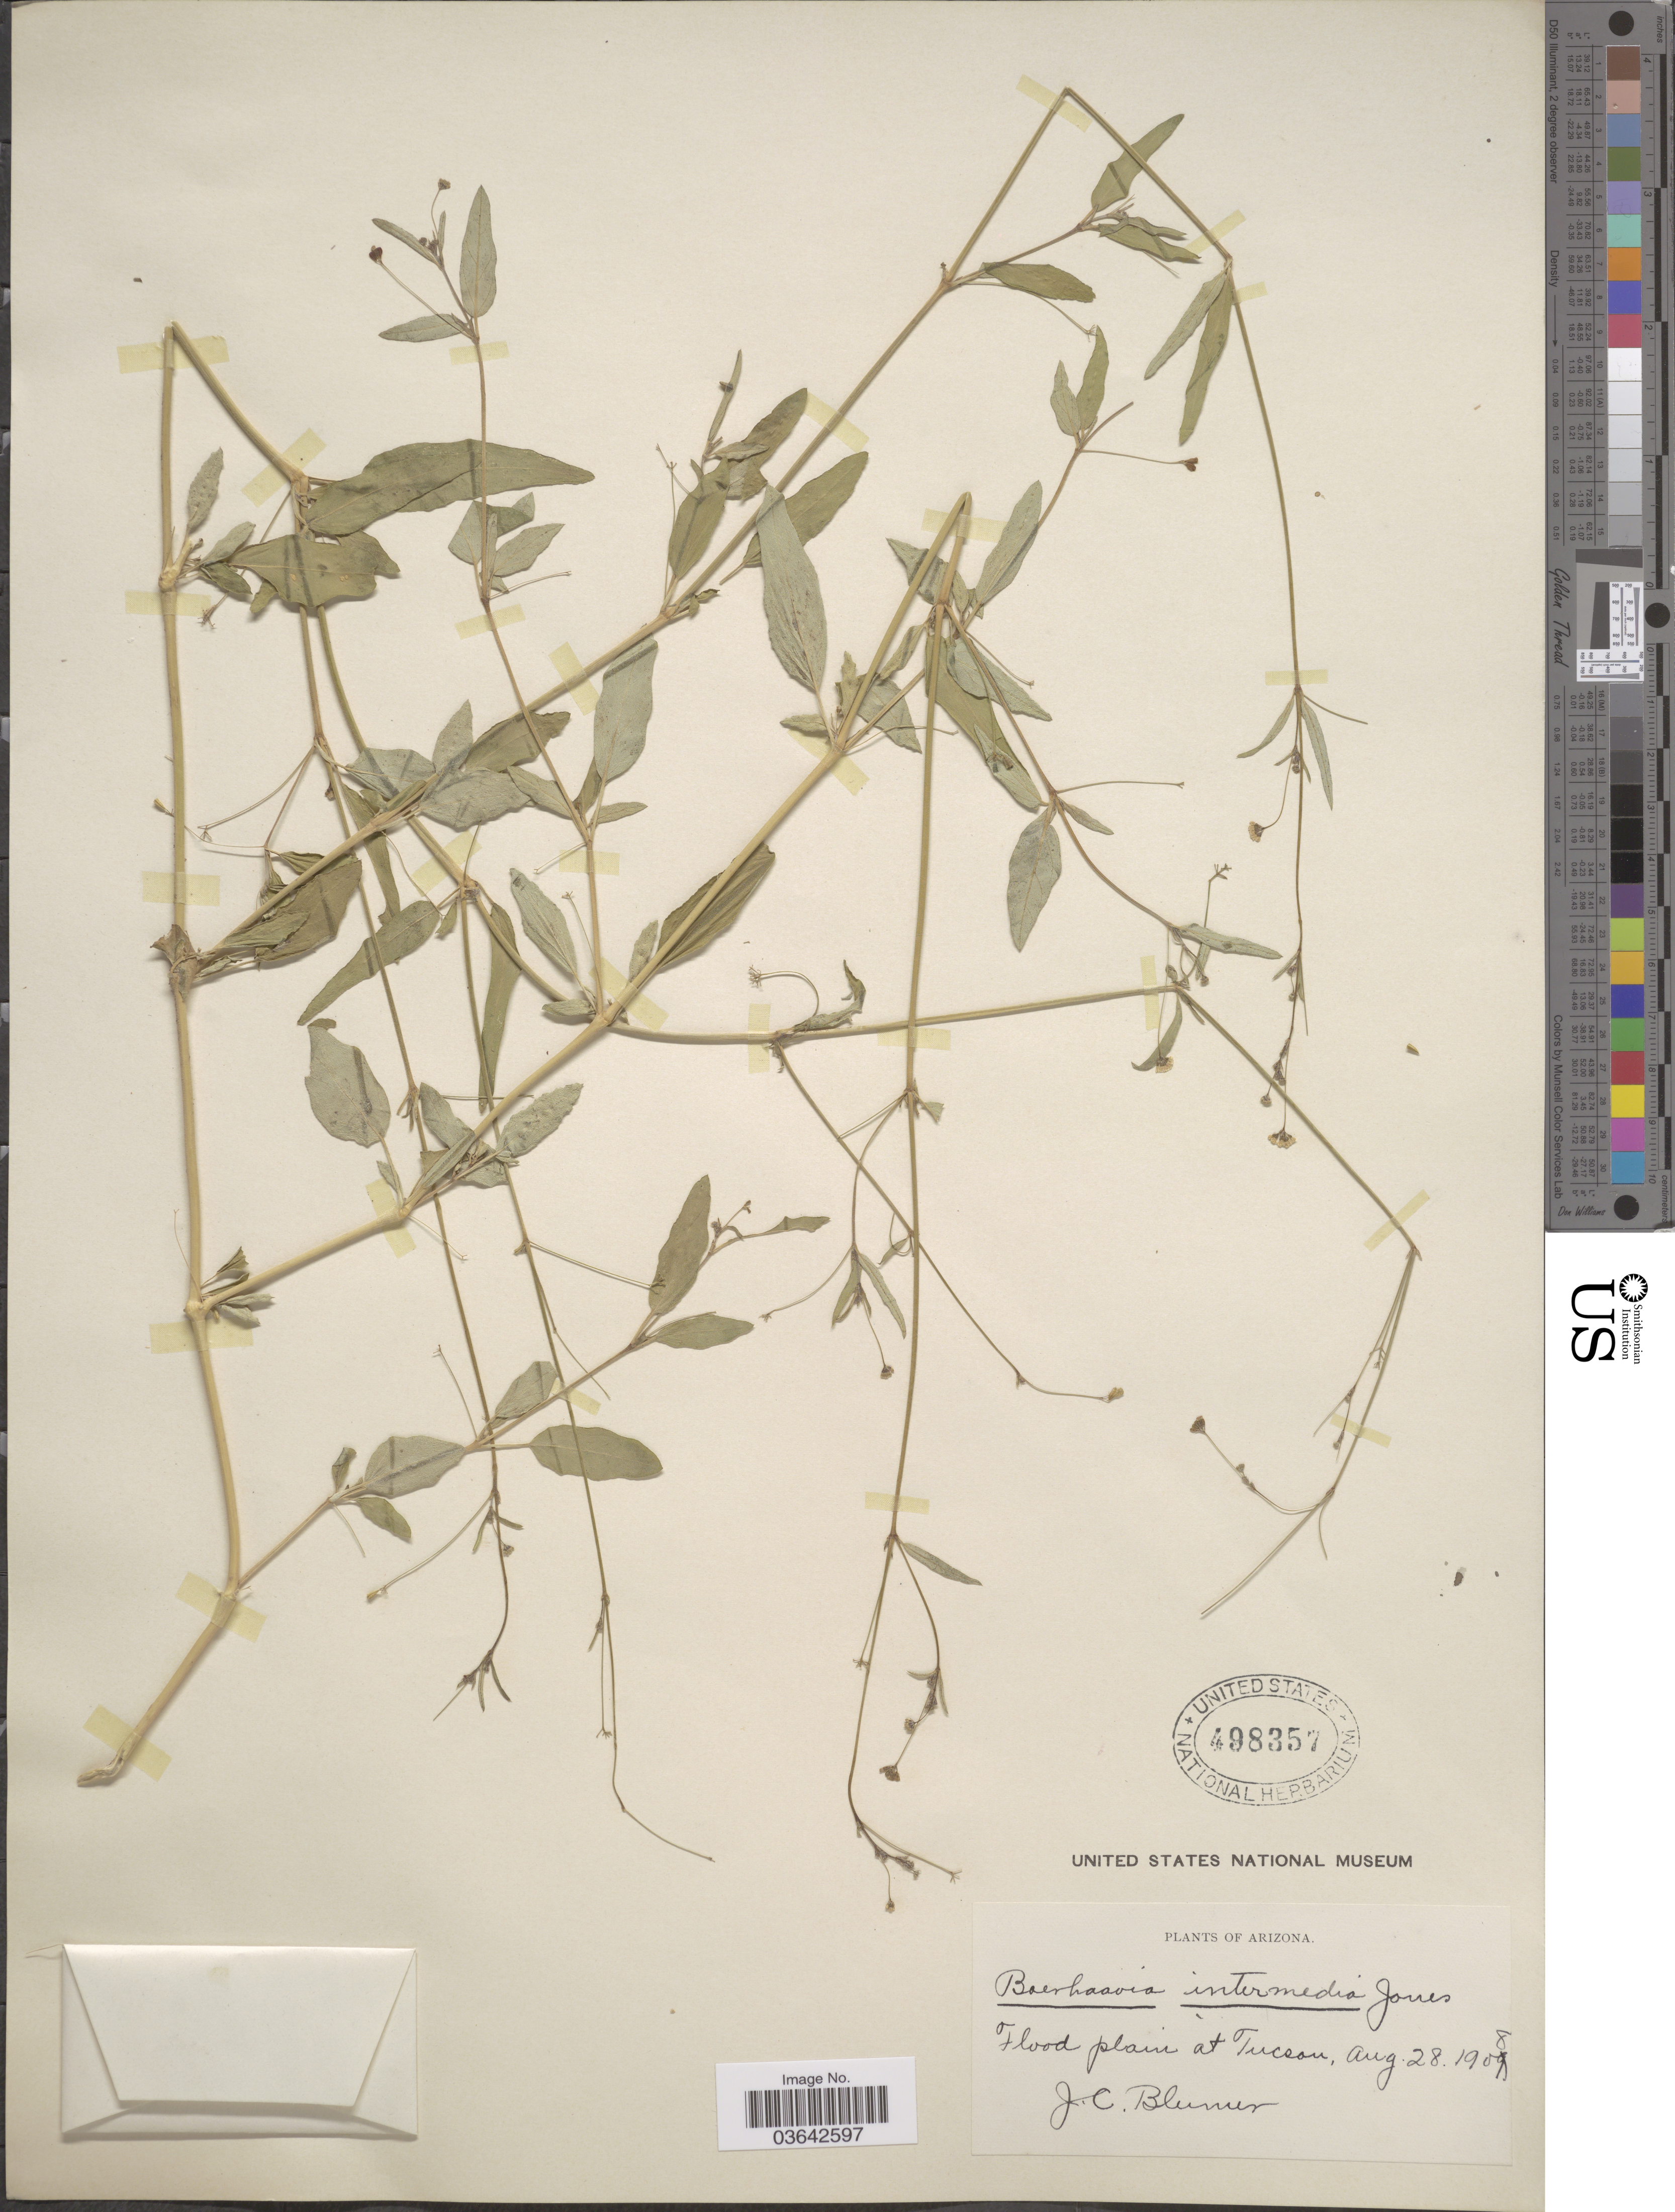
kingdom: Plantae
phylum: Tracheophyta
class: Magnoliopsida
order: Caryophyllales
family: Nyctaginaceae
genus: Boerhavia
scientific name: Boerhavia intermedia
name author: M.E. Jones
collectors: J. C. Blumer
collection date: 1908-08-28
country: United States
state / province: Arizona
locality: Floodplain at Tucson.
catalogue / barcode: US 498357